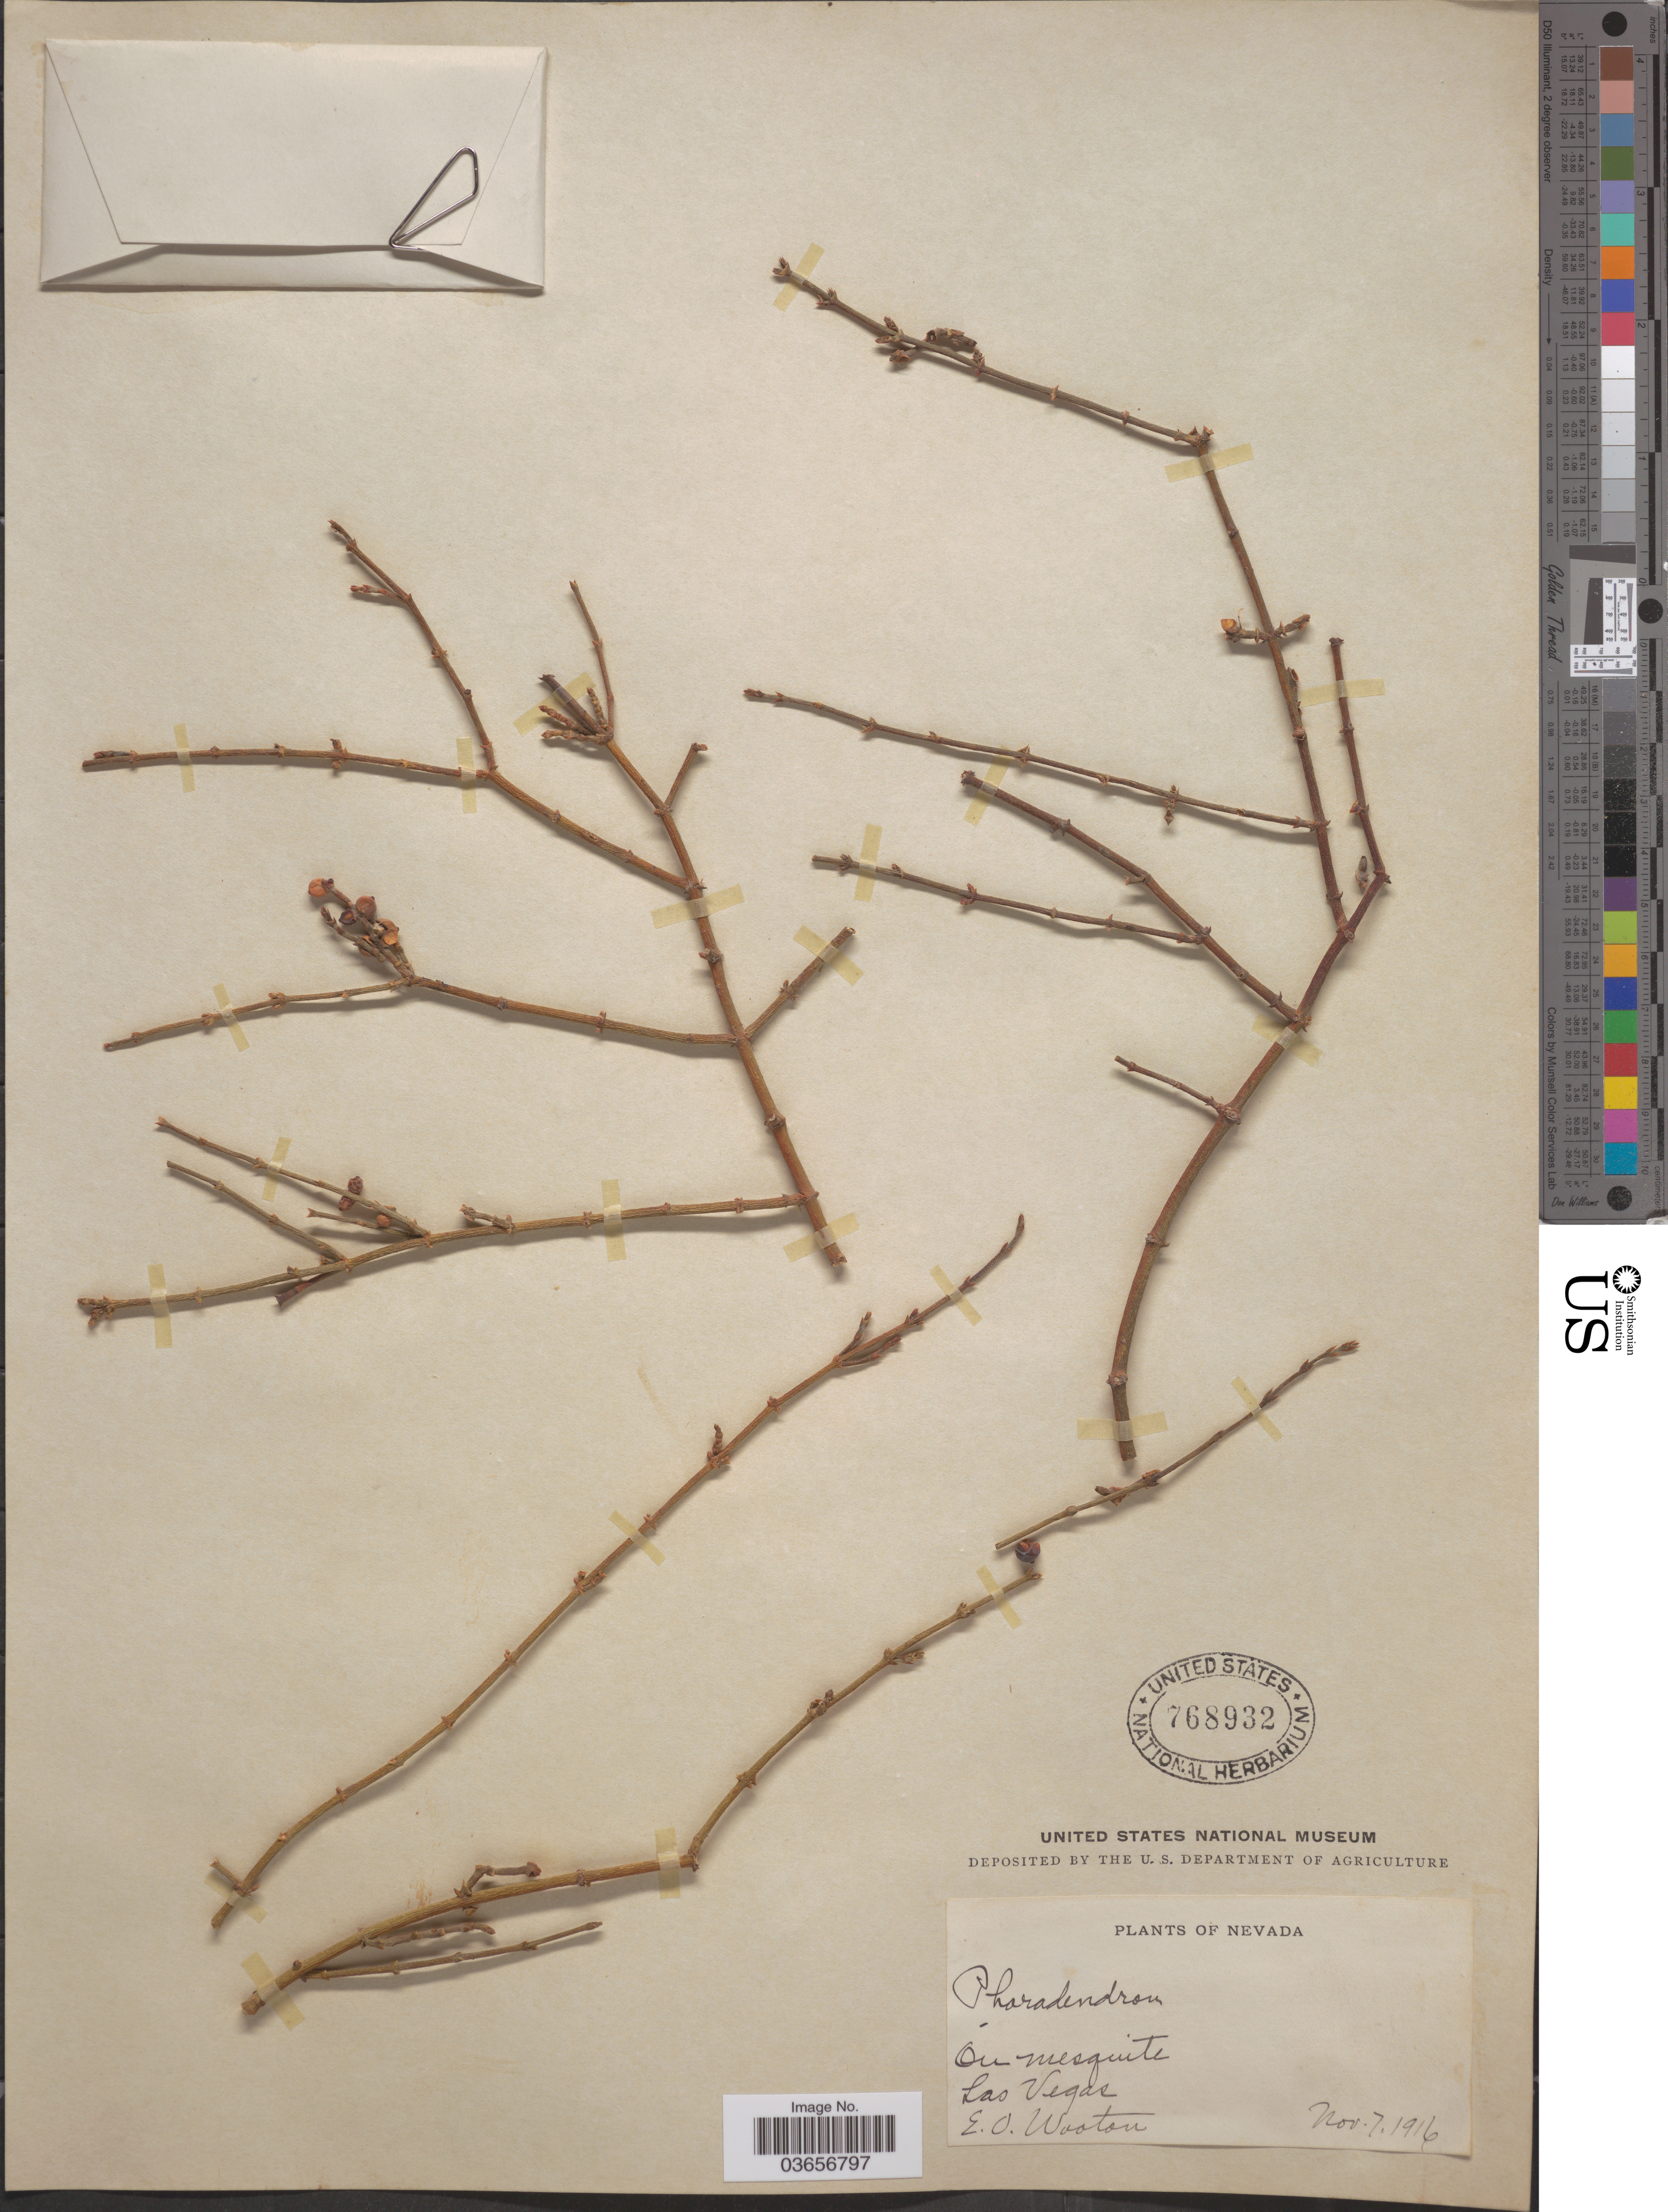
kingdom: Plantae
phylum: Tracheophyta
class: Magnoliopsida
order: Santalales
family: Viscaceae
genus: Phoradendron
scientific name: Phoradendron californicum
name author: Nutt.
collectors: E. O. Wooton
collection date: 1916-11-07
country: United States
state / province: Nevada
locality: On mesquite. Las Vegas.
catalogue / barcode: US 768932